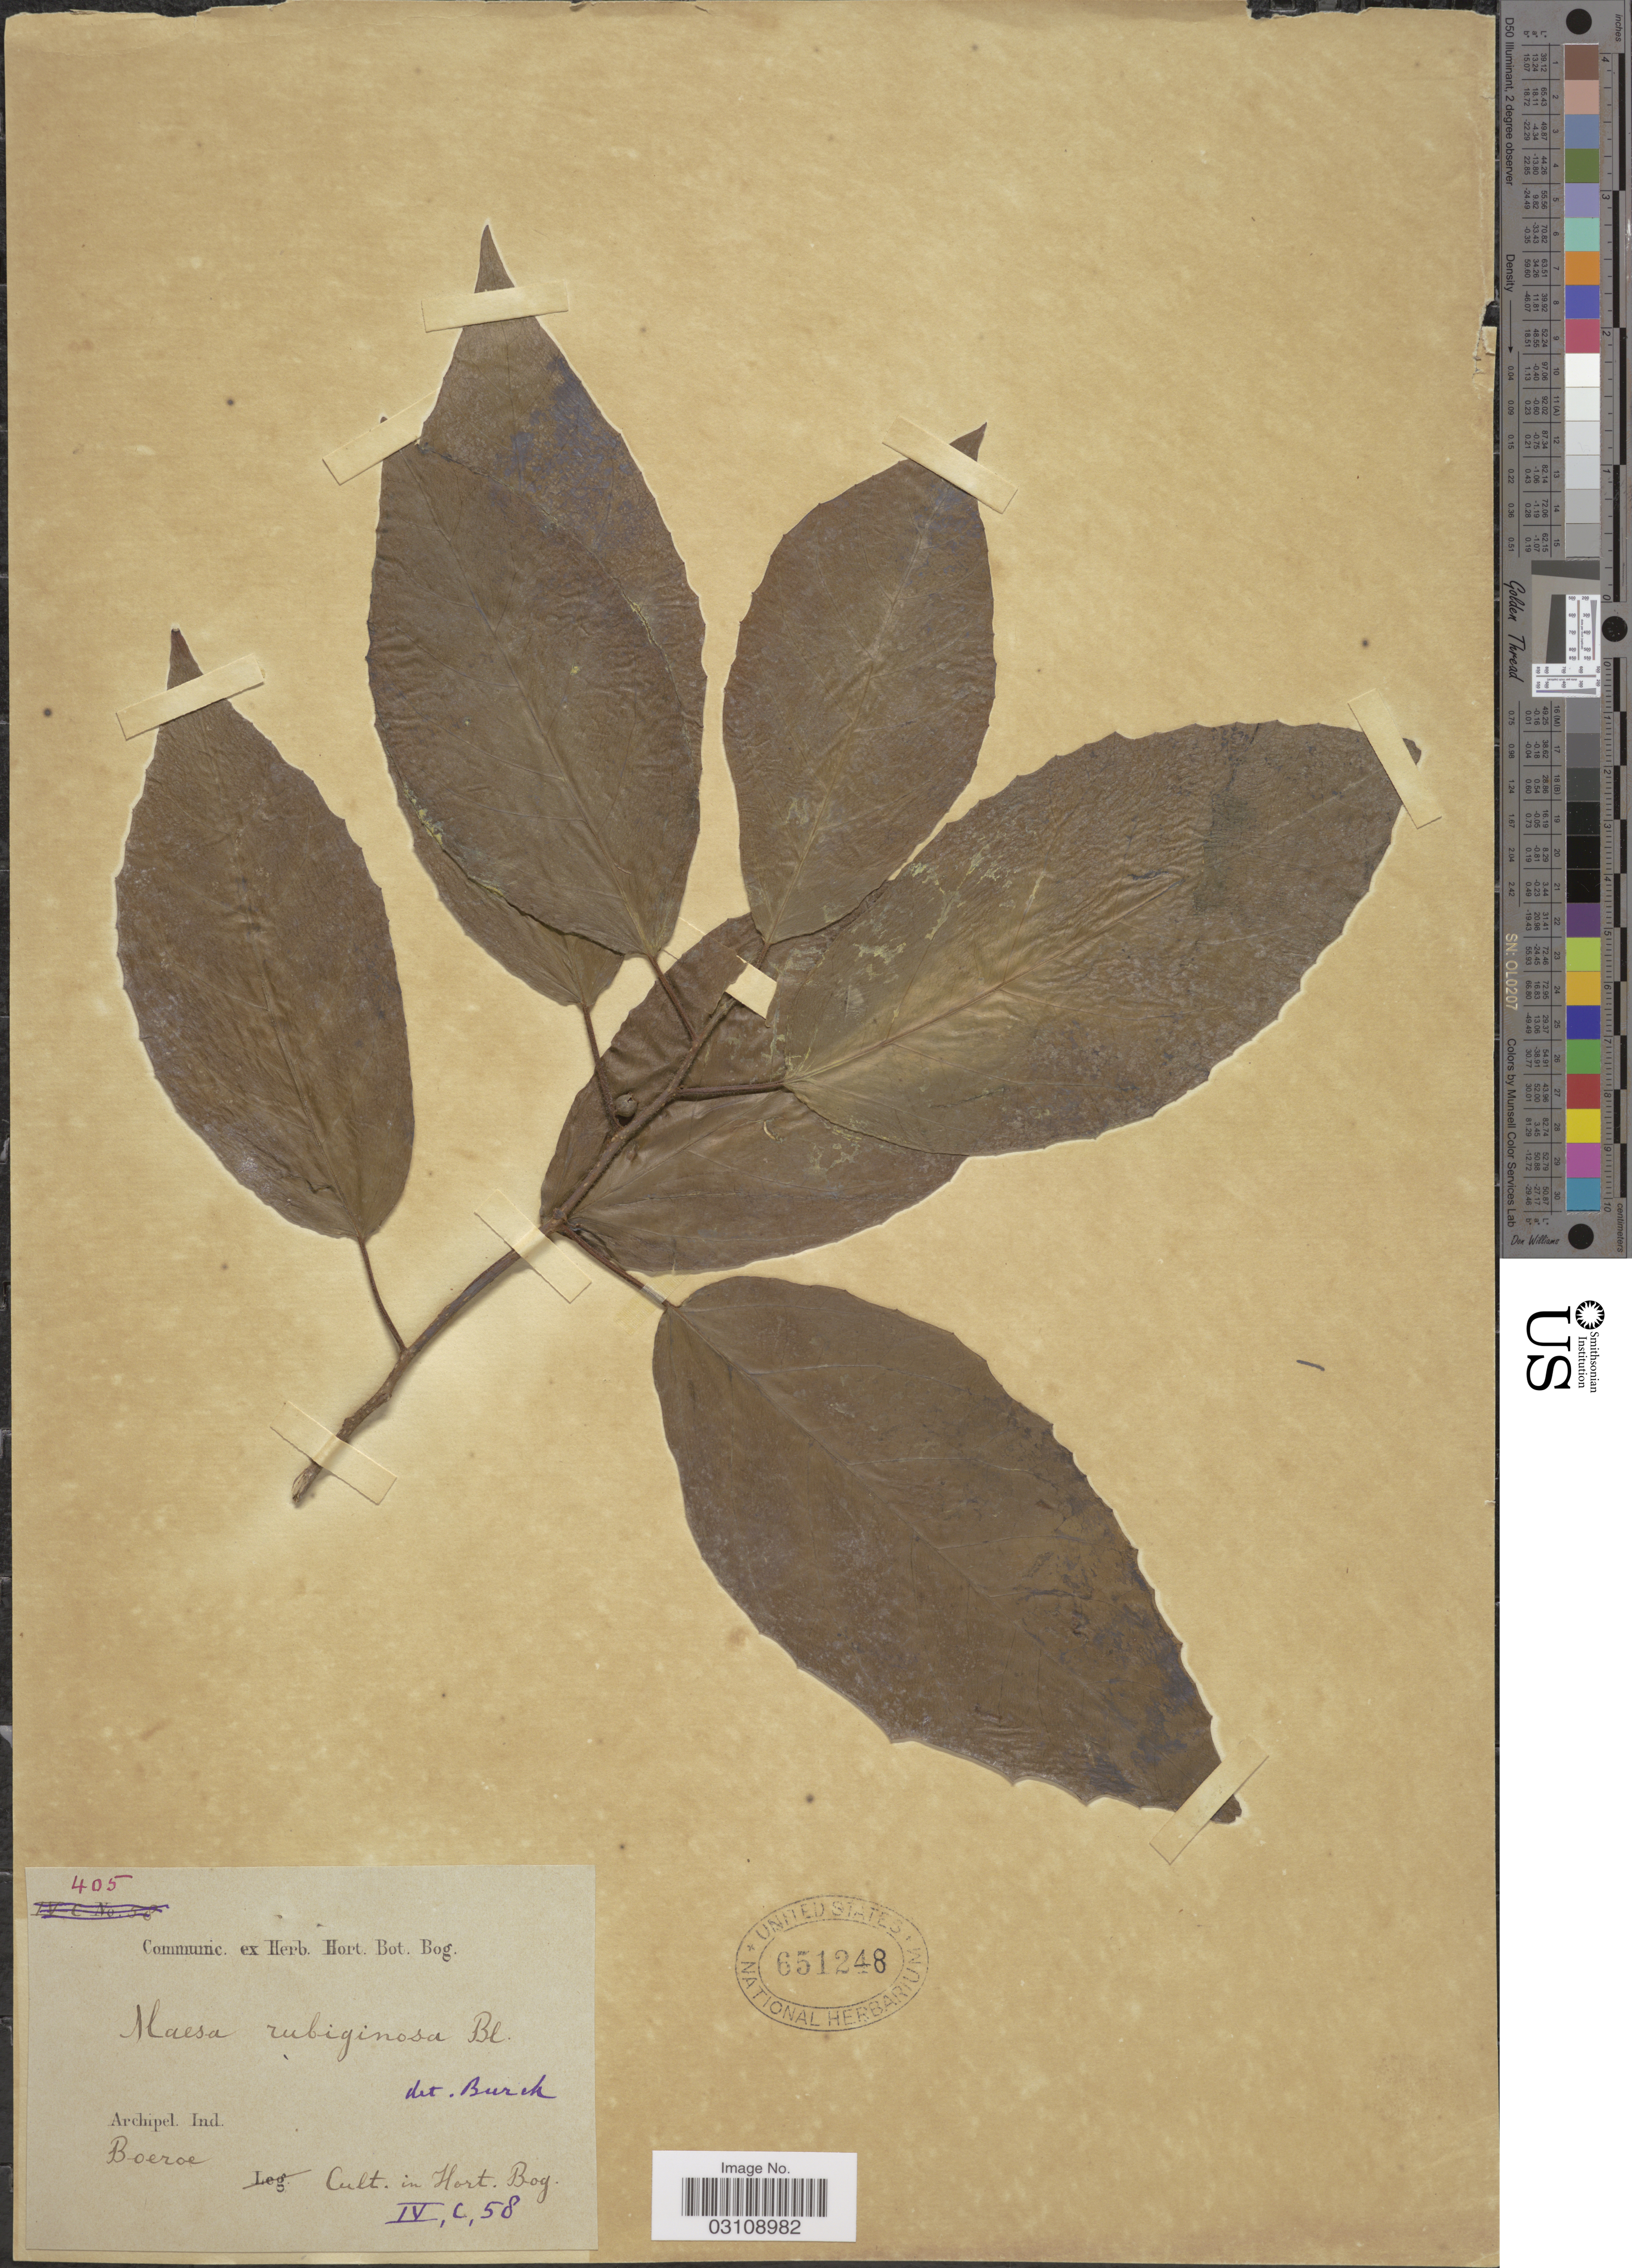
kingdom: Plantae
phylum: Tracheophyta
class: Magnoliopsida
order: Ericales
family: Primulaceae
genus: Maesa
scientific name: Maesa rubiginosa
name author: Blume ex Scheff.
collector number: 405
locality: Cult. in Hort. Bog.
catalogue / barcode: US 651248